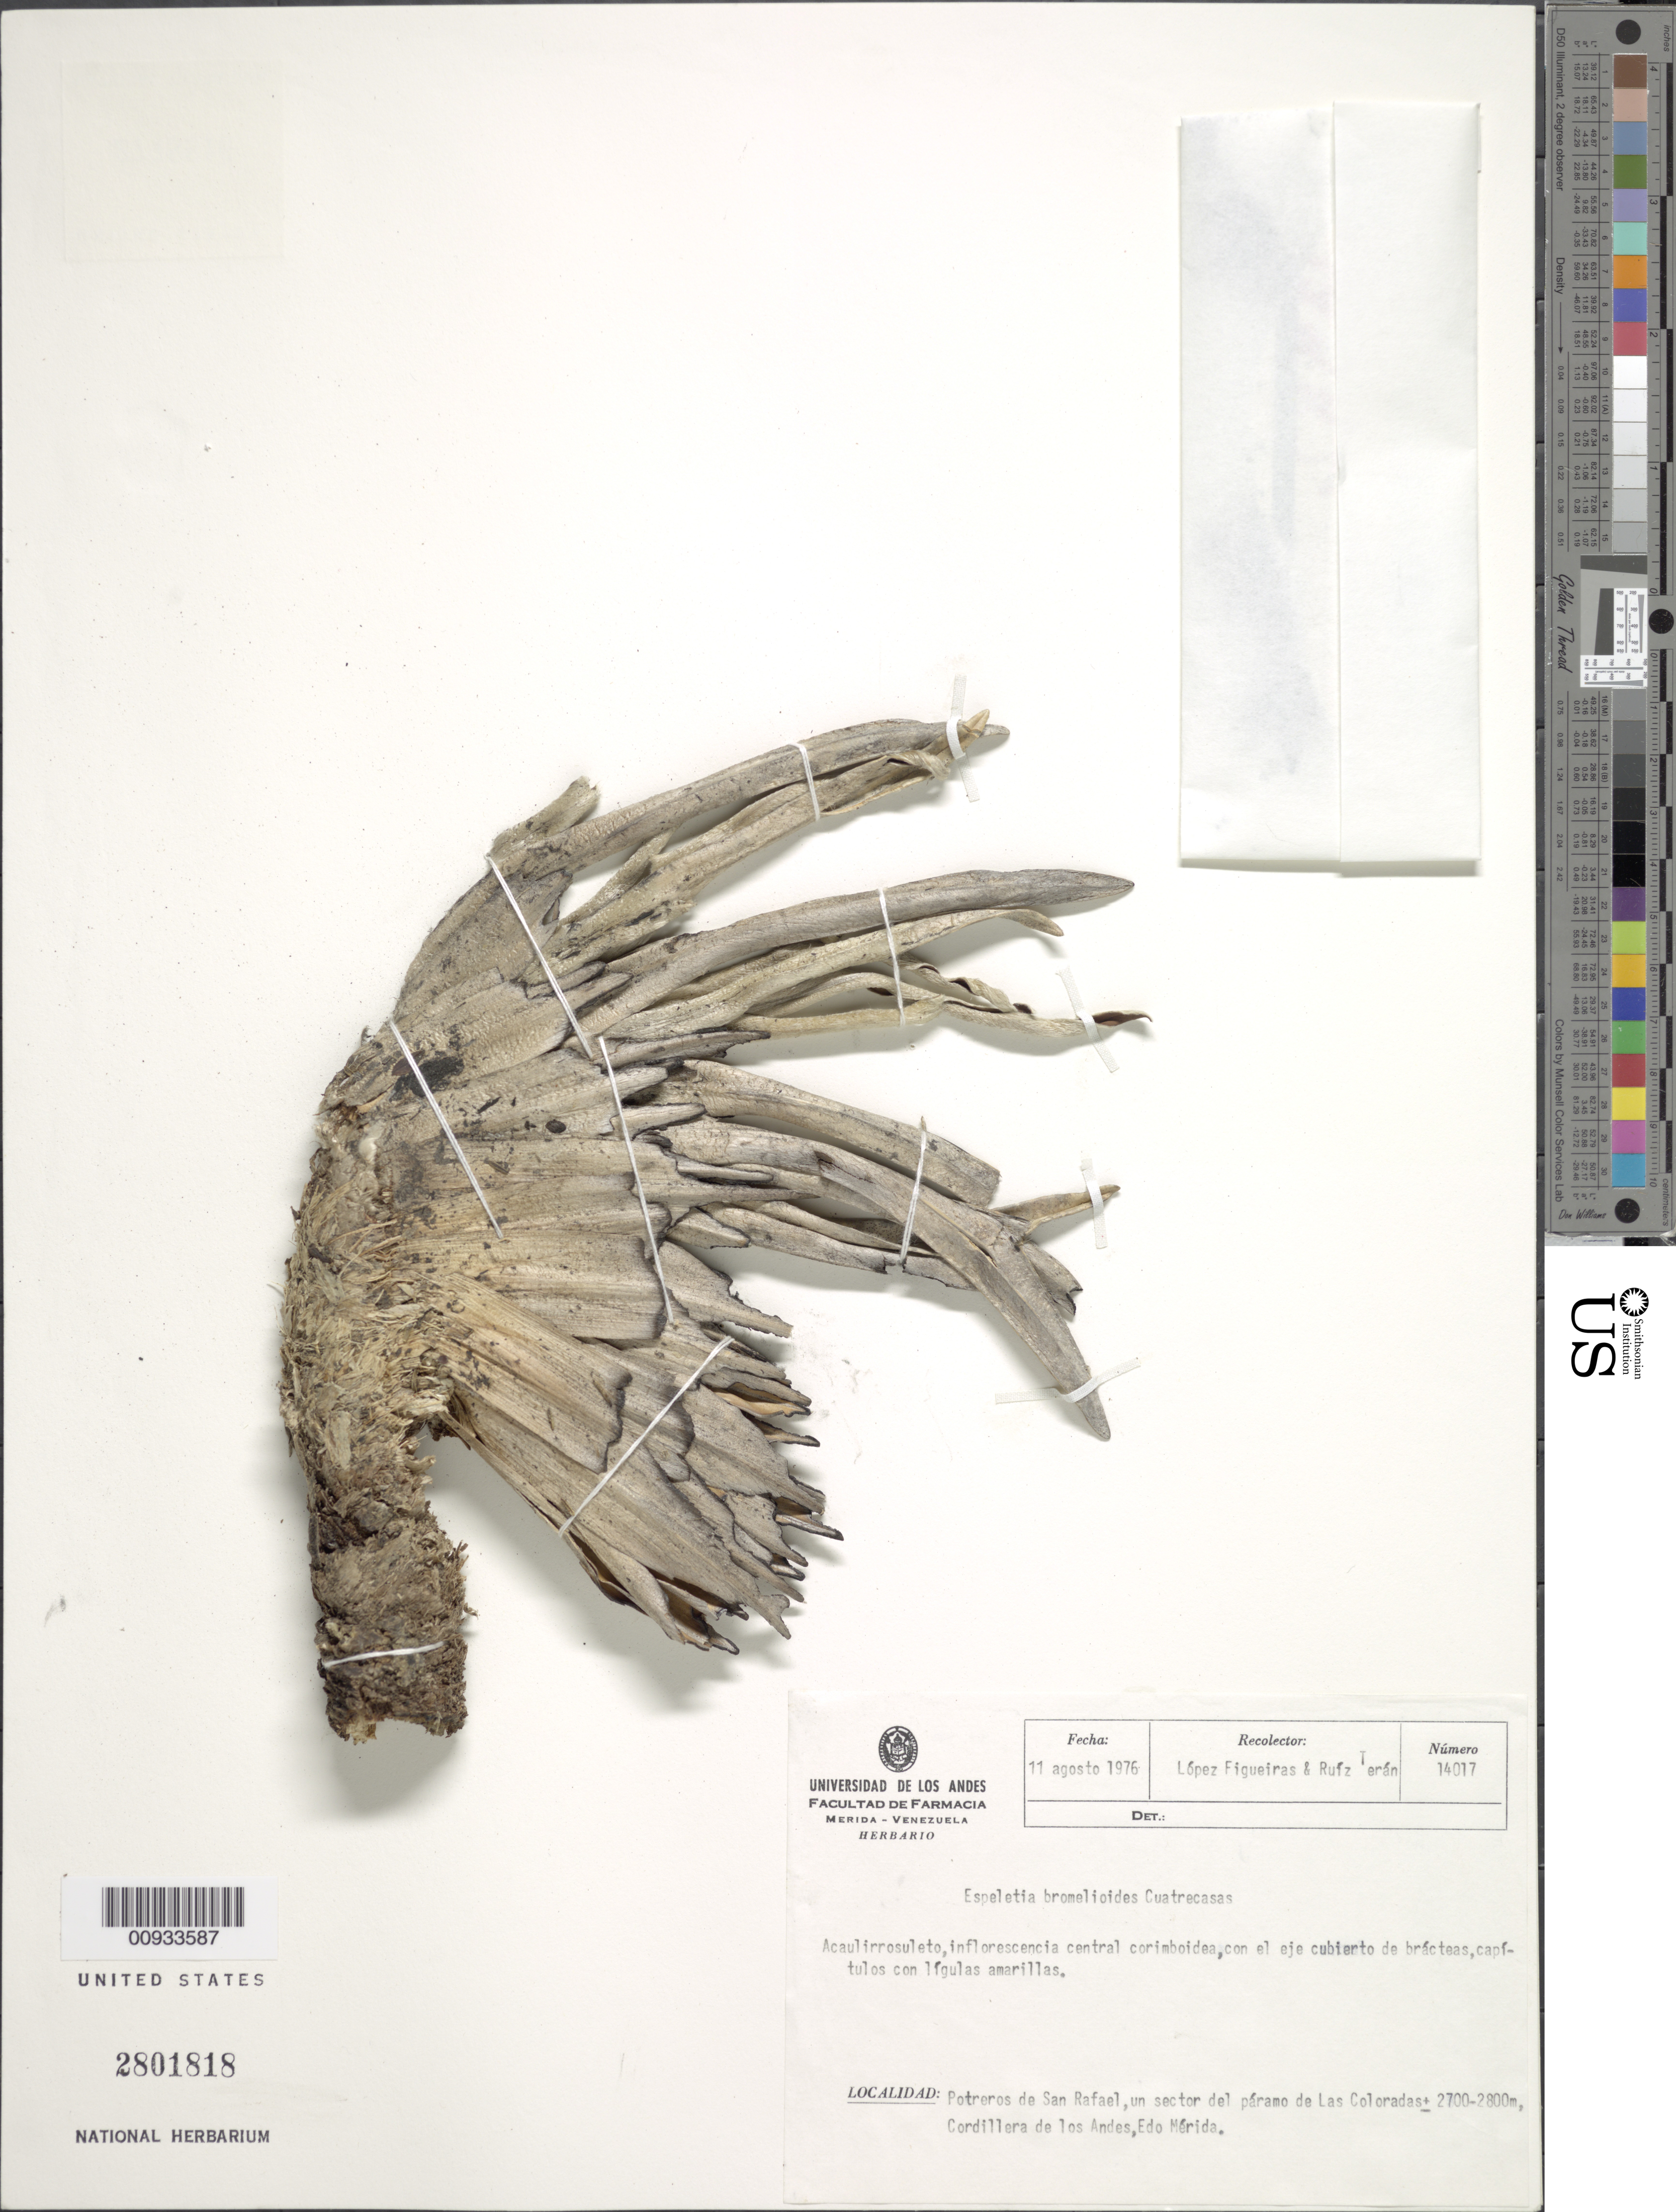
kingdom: Plantae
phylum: Tracheophyta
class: Magnoliopsida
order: Asterales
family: Asteraceae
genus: Ruilopezia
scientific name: Ruilopezia bromelioides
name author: (Cuatrec.) Cuatrec.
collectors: L. Figueiras & L. E. Ruíz-Terán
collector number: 14017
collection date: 1976-08-11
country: Venezuela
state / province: Mérida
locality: Potreros de San Rafael, un sector del paramo de Las Coloradas, Cordillera de los Andes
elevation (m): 2700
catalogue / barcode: US 2801818